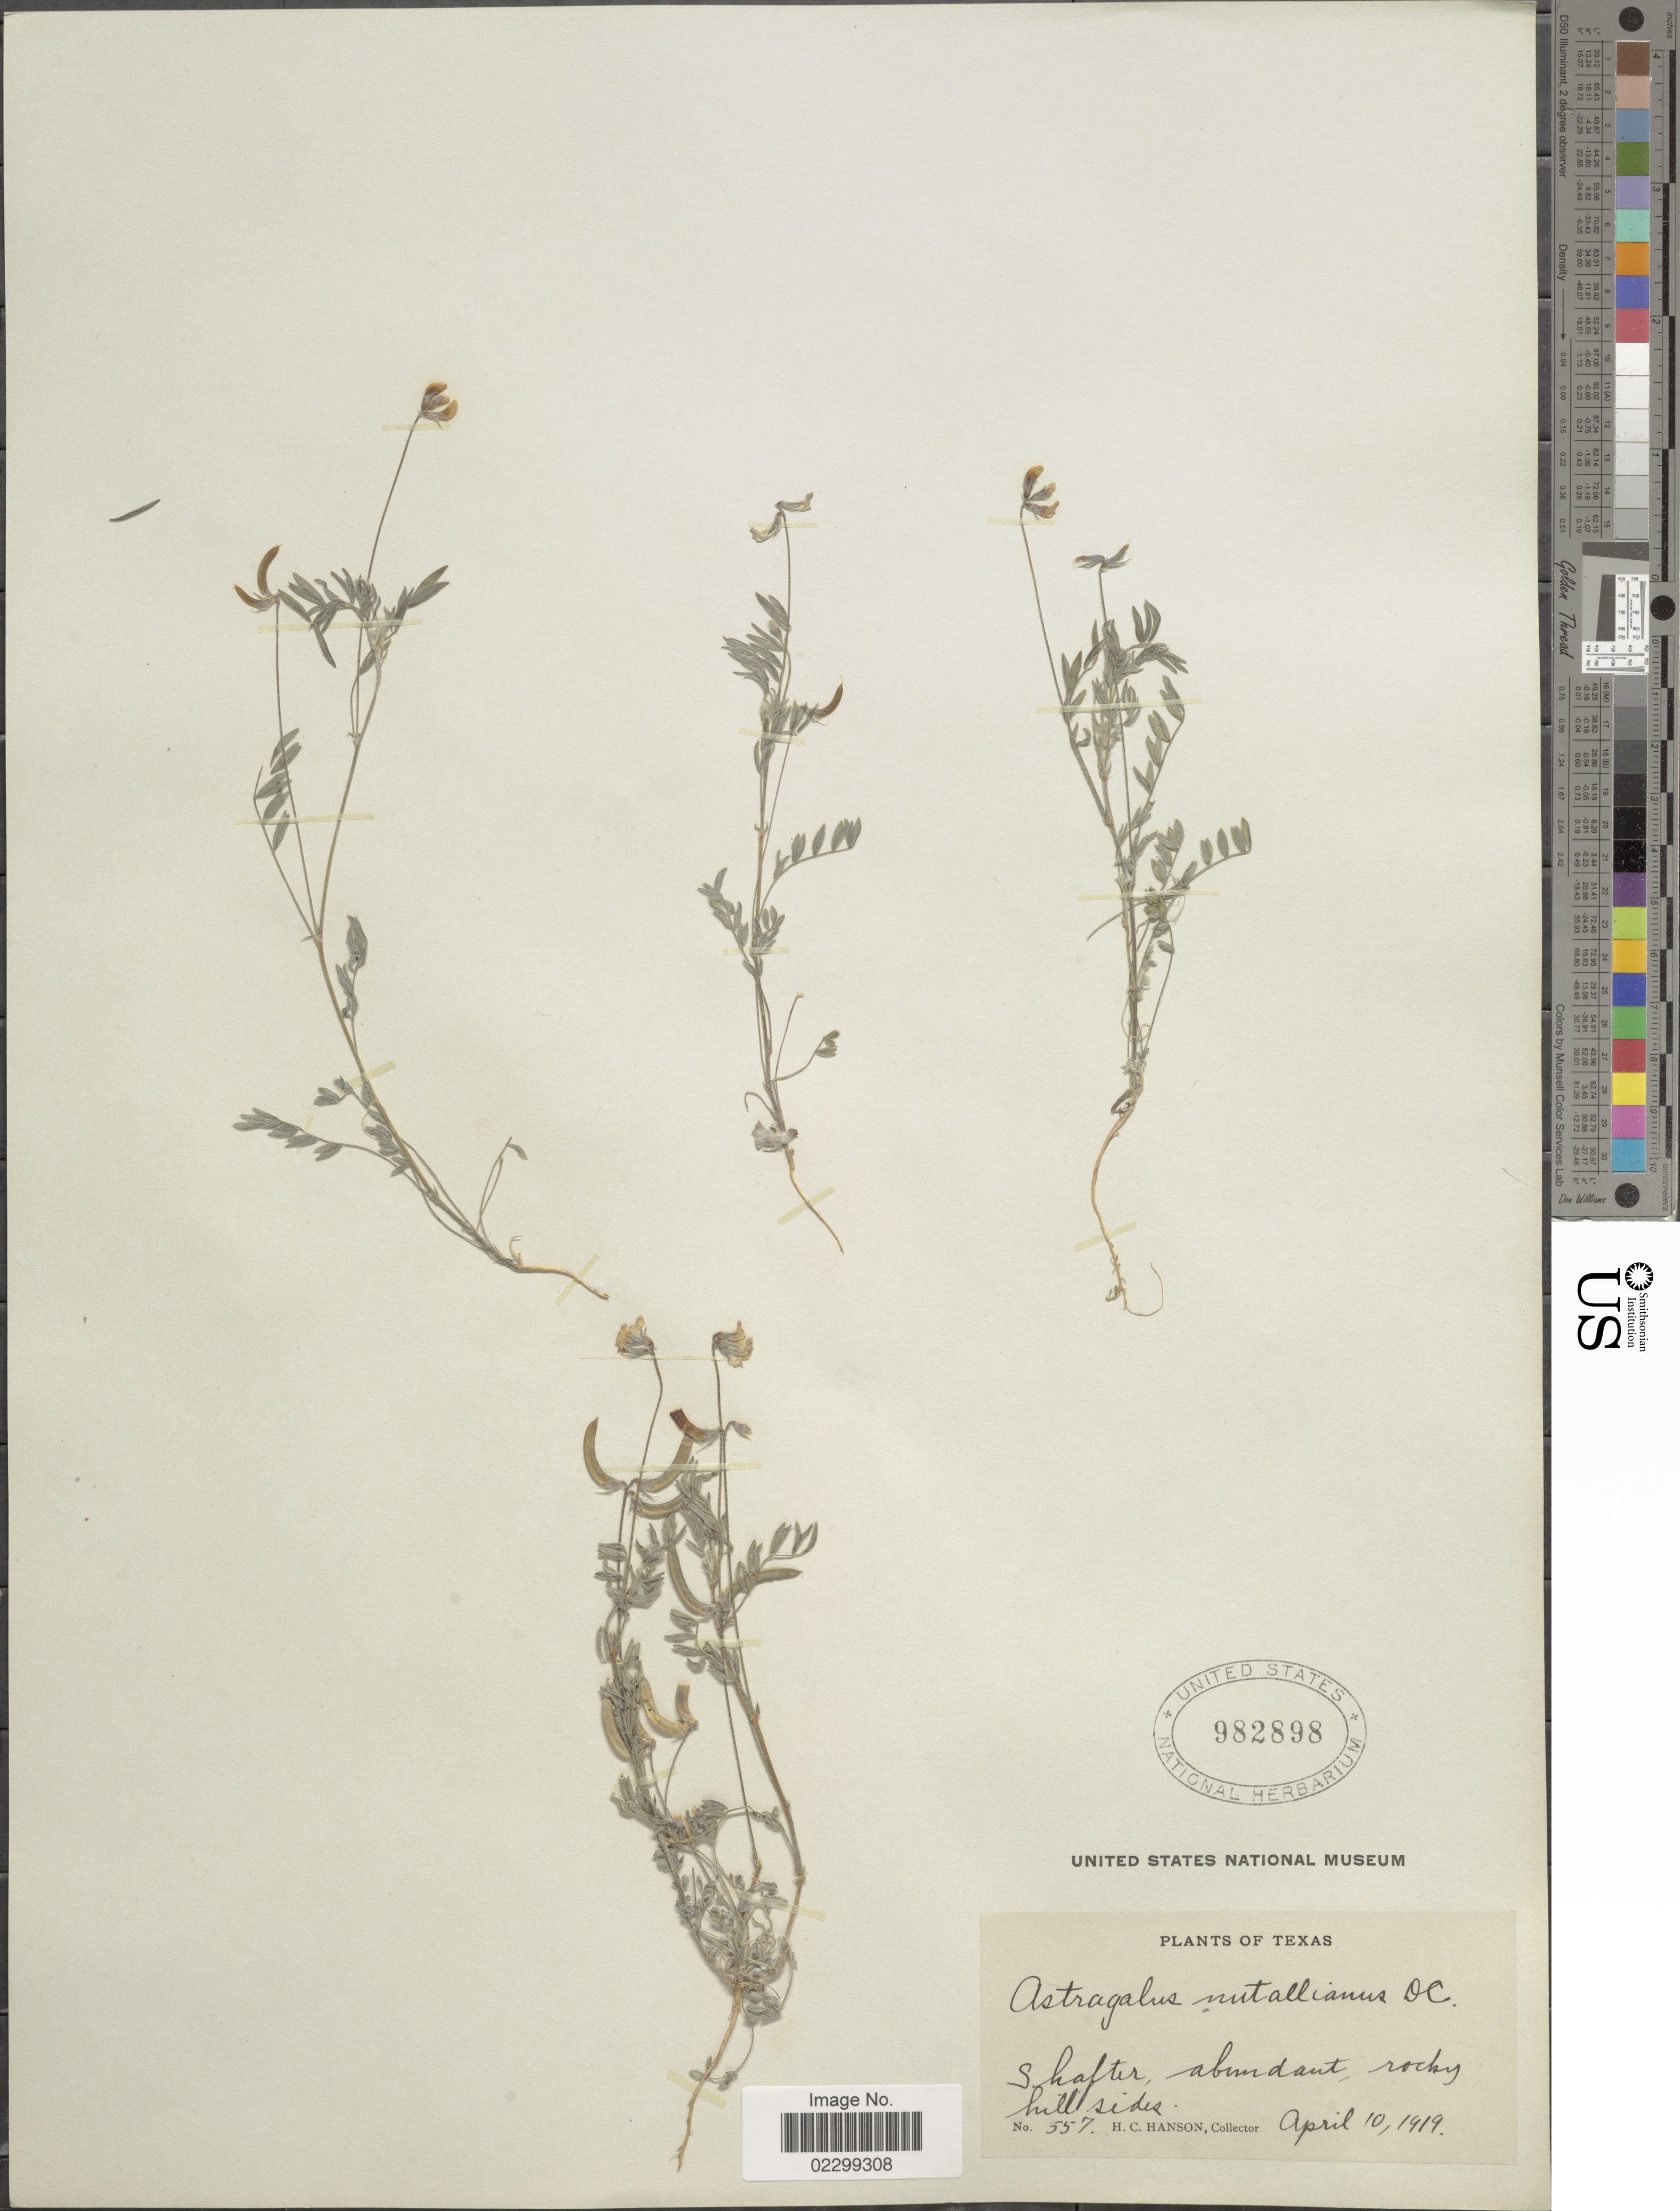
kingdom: Plantae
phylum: Tracheophyta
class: Magnoliopsida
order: Fabales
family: Fabaceae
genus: Astragalus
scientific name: Astragalus austrinus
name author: (Small) O.E. Schulz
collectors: H. Hanson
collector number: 357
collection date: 1919-04-10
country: United States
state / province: Texas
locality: Shafter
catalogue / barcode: US 982898